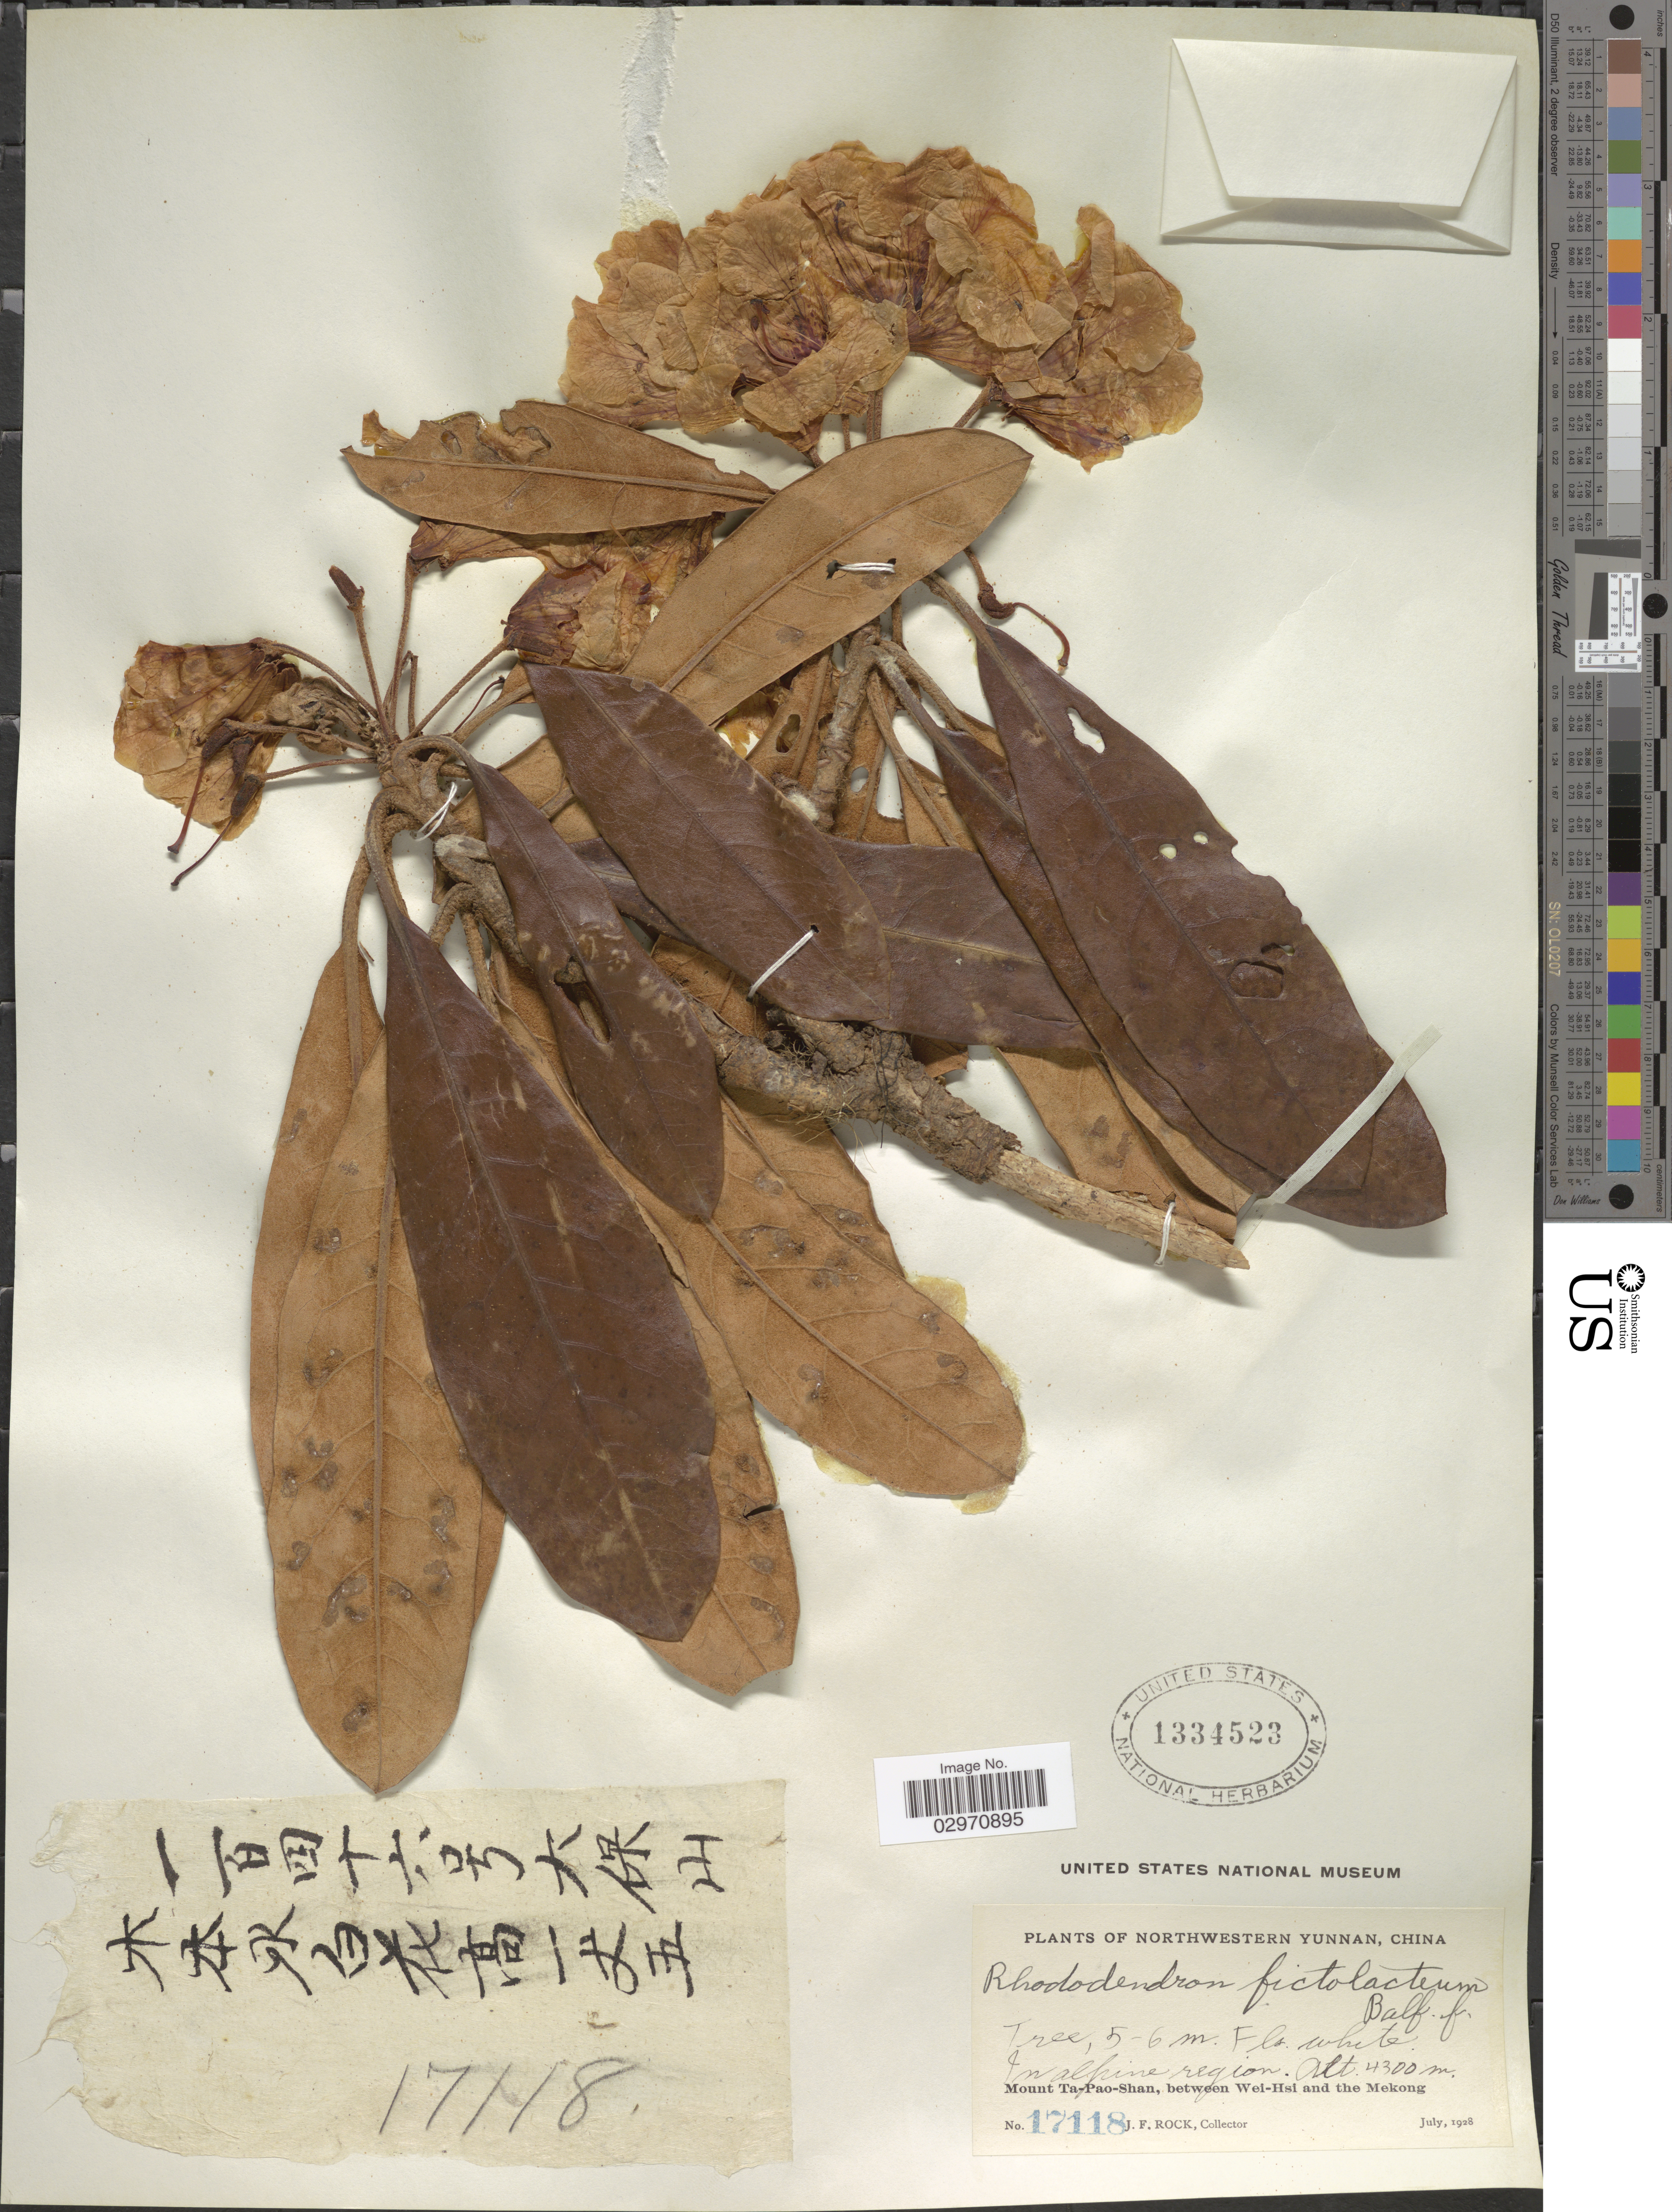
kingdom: Plantae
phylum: Tracheophyta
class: Magnoliopsida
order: Ericales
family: Ericaceae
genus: Rhododendron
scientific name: Rhododendron fictolacteum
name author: Balf. f.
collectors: J. Rock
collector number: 17118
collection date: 1928-07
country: China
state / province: Yunnan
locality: Northwestern Yunnan. In alpine region. Mount Ta-Pao-Shan, between Wei-Hsi and the Mekong.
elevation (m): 4300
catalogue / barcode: US 1334523